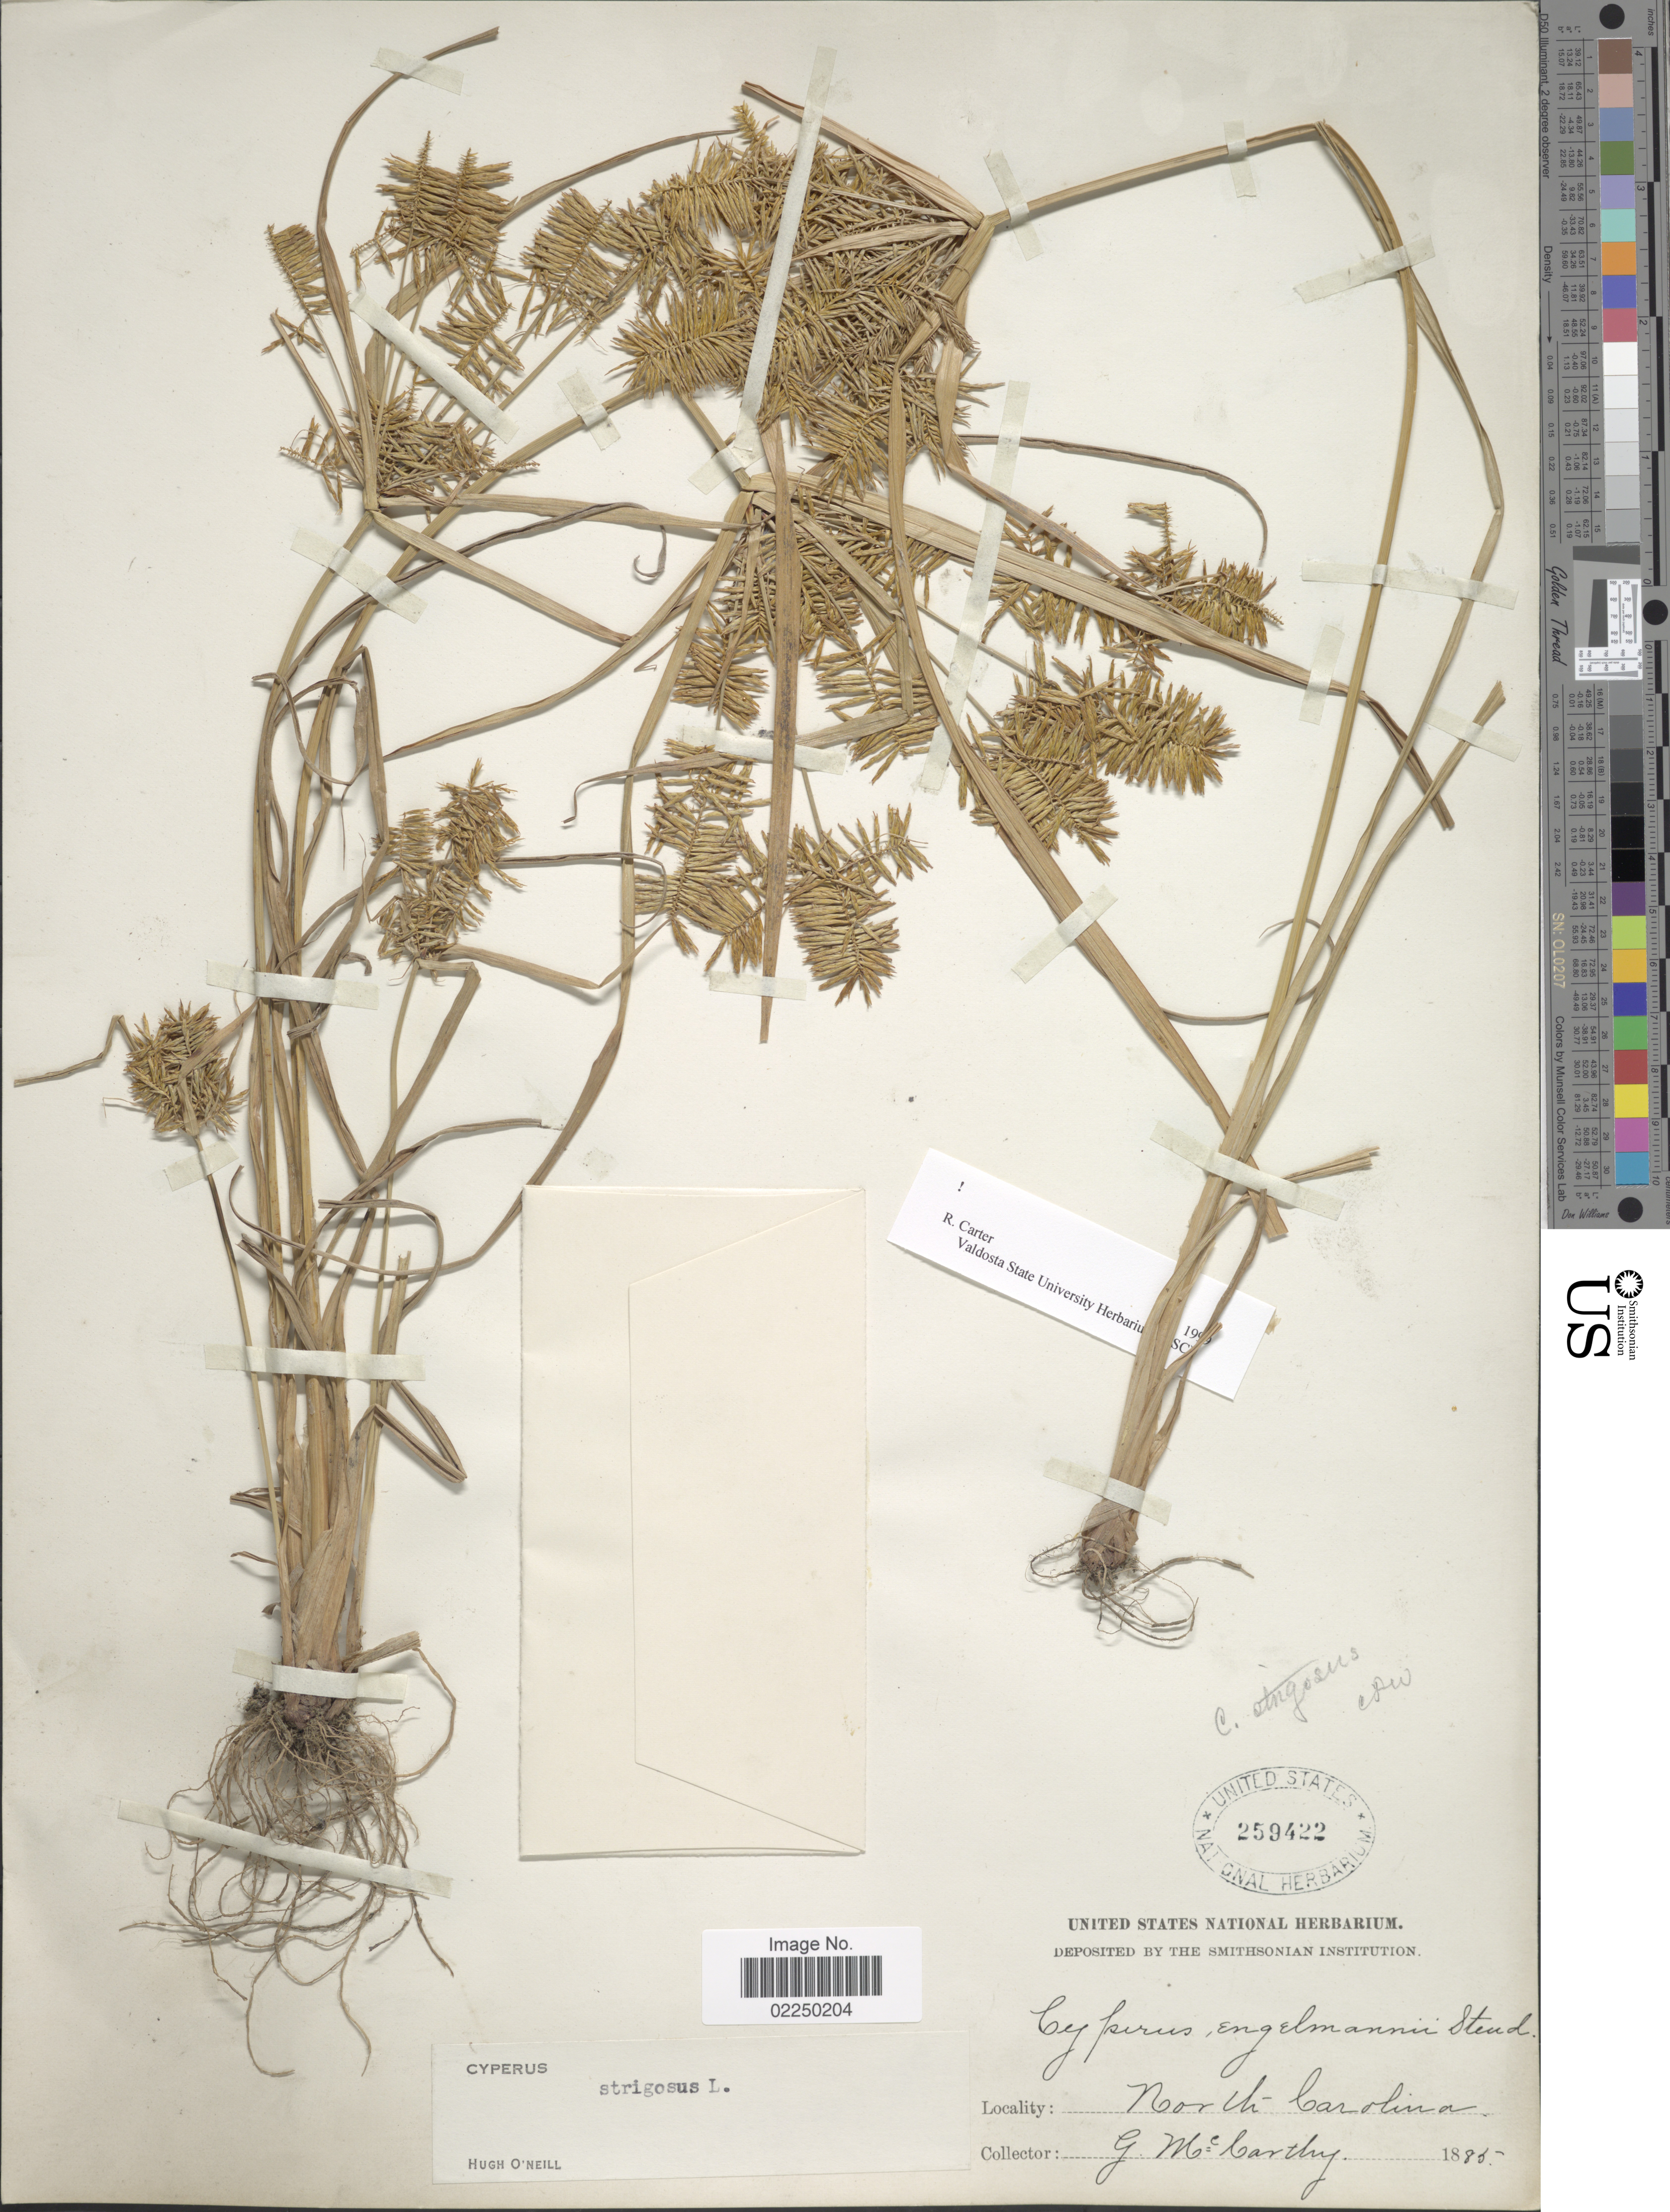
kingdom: Plantae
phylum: Tracheophyta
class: Liliopsida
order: Poales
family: Cyperaceae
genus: Cyperus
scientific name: Cyperus strigosus L.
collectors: G. McCarthy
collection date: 1885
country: United States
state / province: North Carolina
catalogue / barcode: US 259422